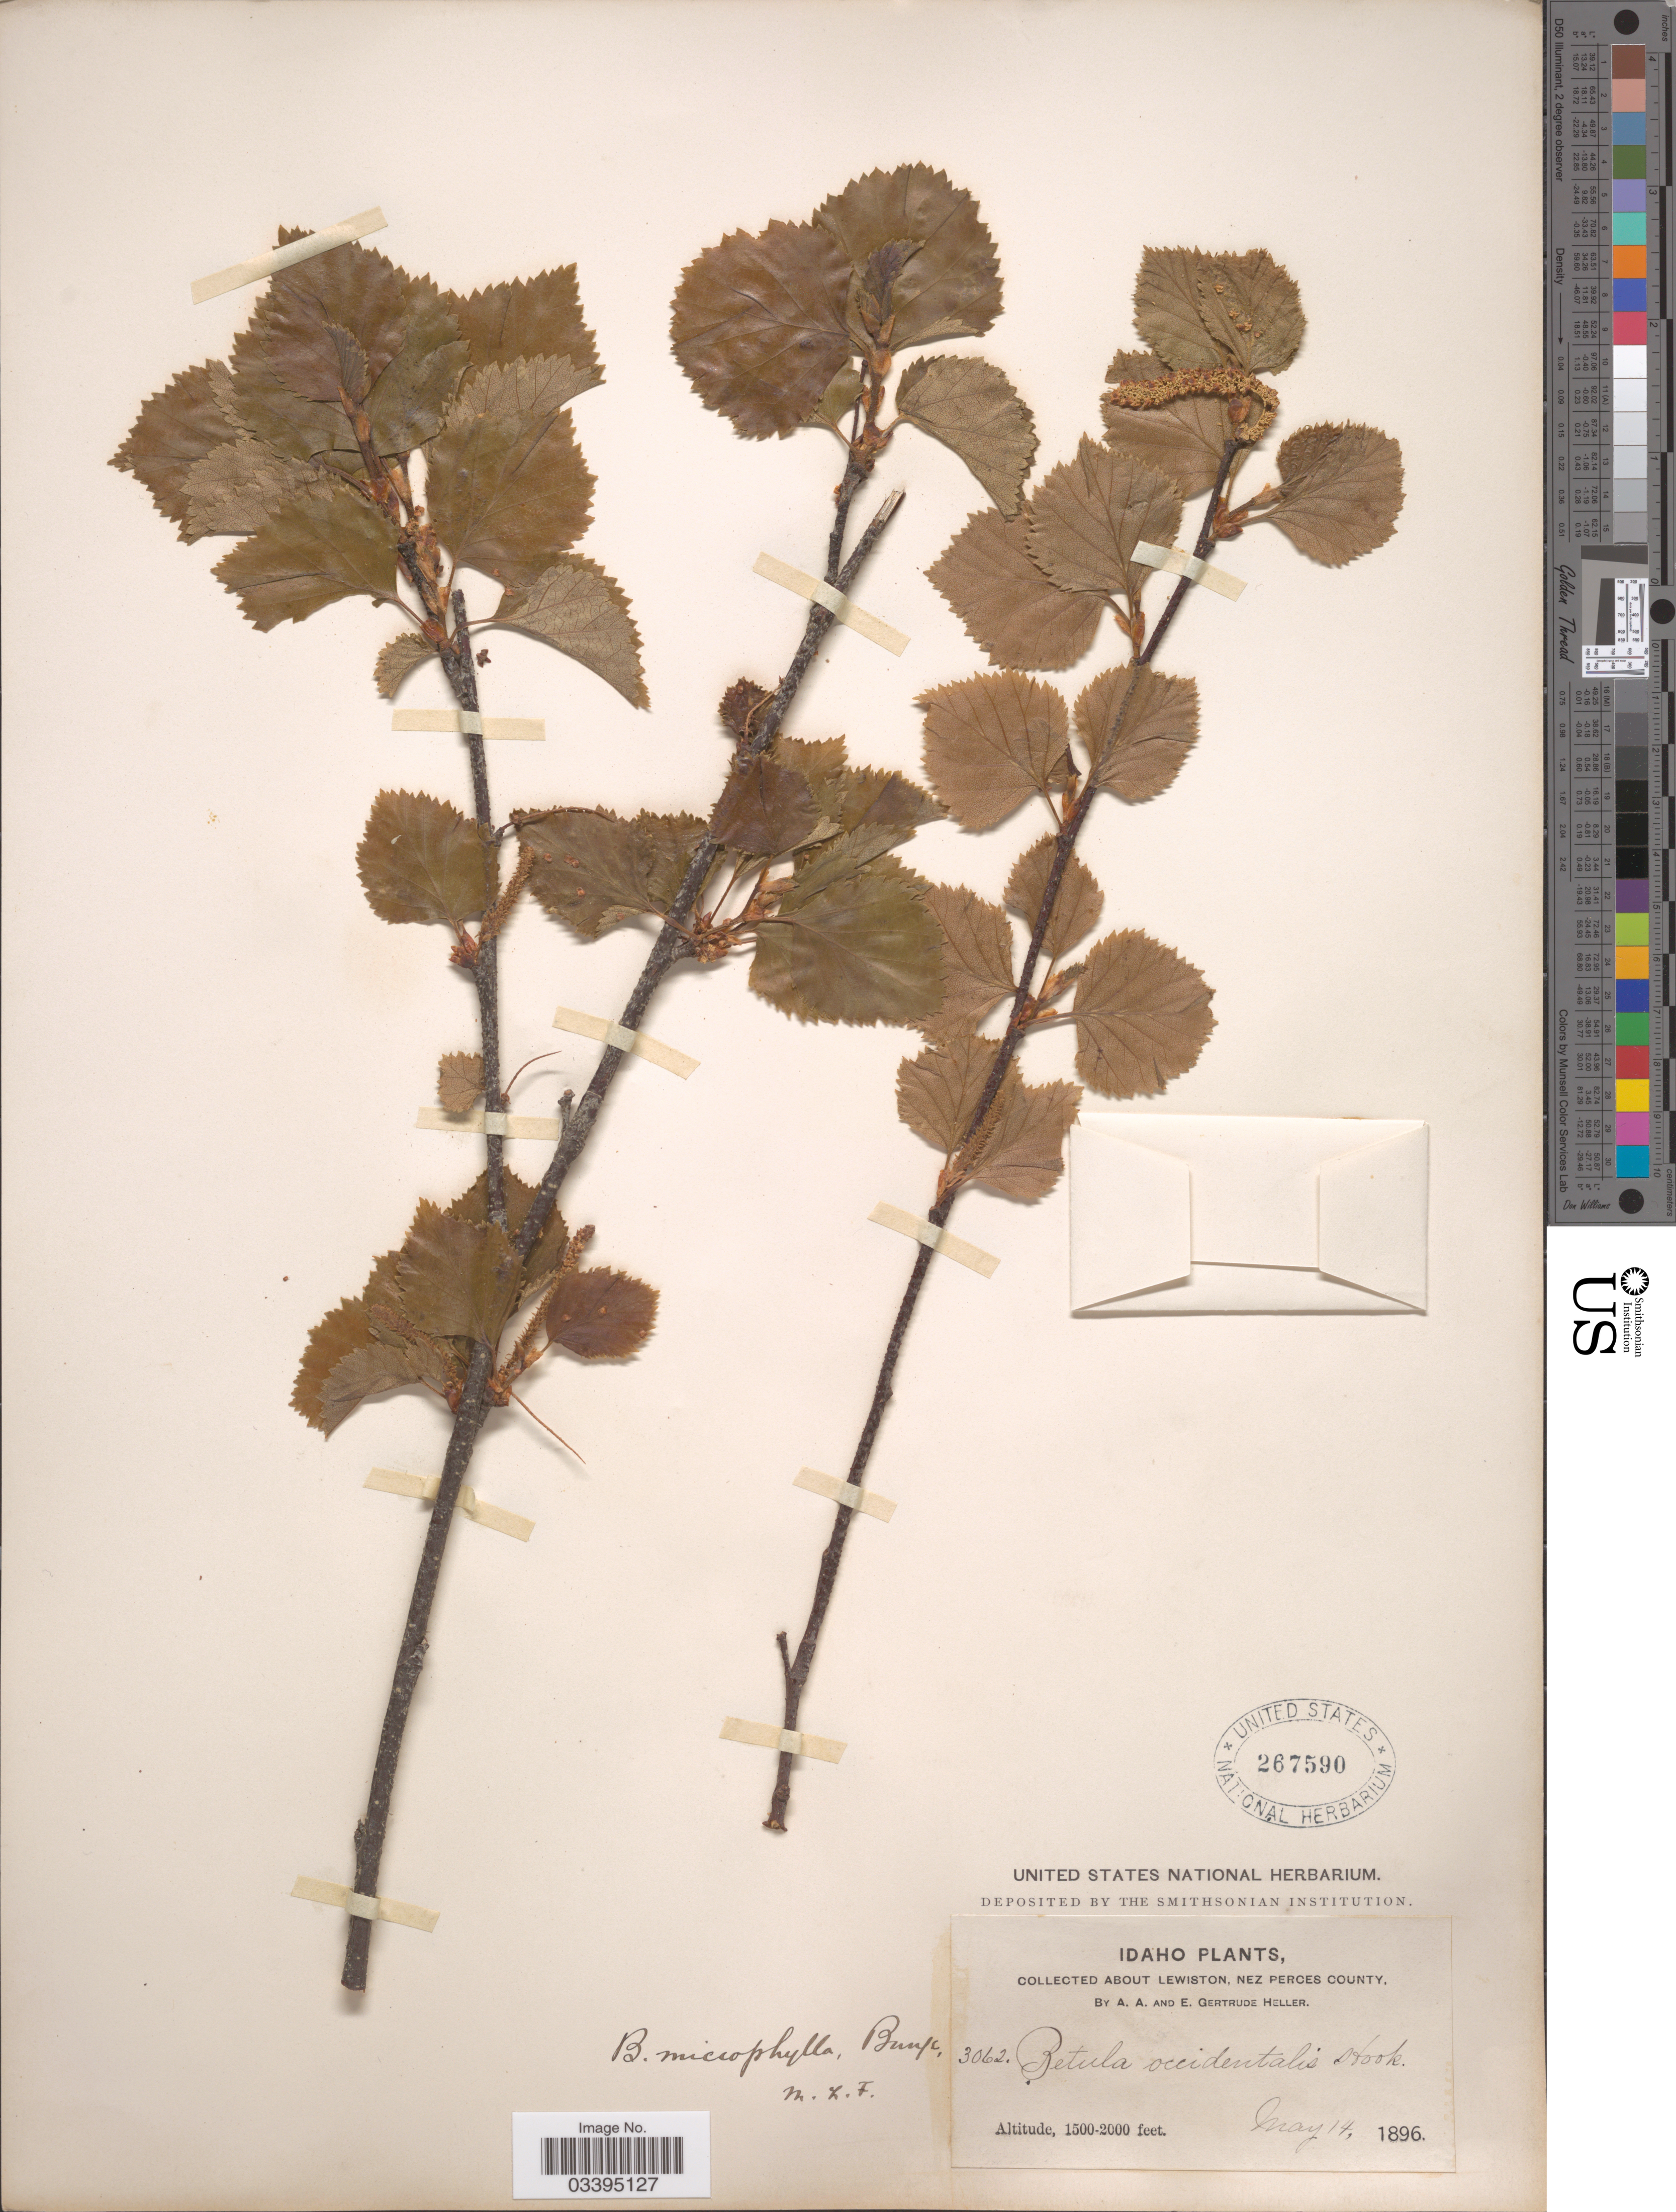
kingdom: Plantae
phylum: Tracheophyta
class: Magnoliopsida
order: Fagales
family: Betulaceae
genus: Betula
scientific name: Betula fontinalis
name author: Sarg.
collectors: A. A. Heller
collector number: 3062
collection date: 1896-05-14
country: United States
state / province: Idaho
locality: About Lewiston, Nez Perces County.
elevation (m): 457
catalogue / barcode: US 267590